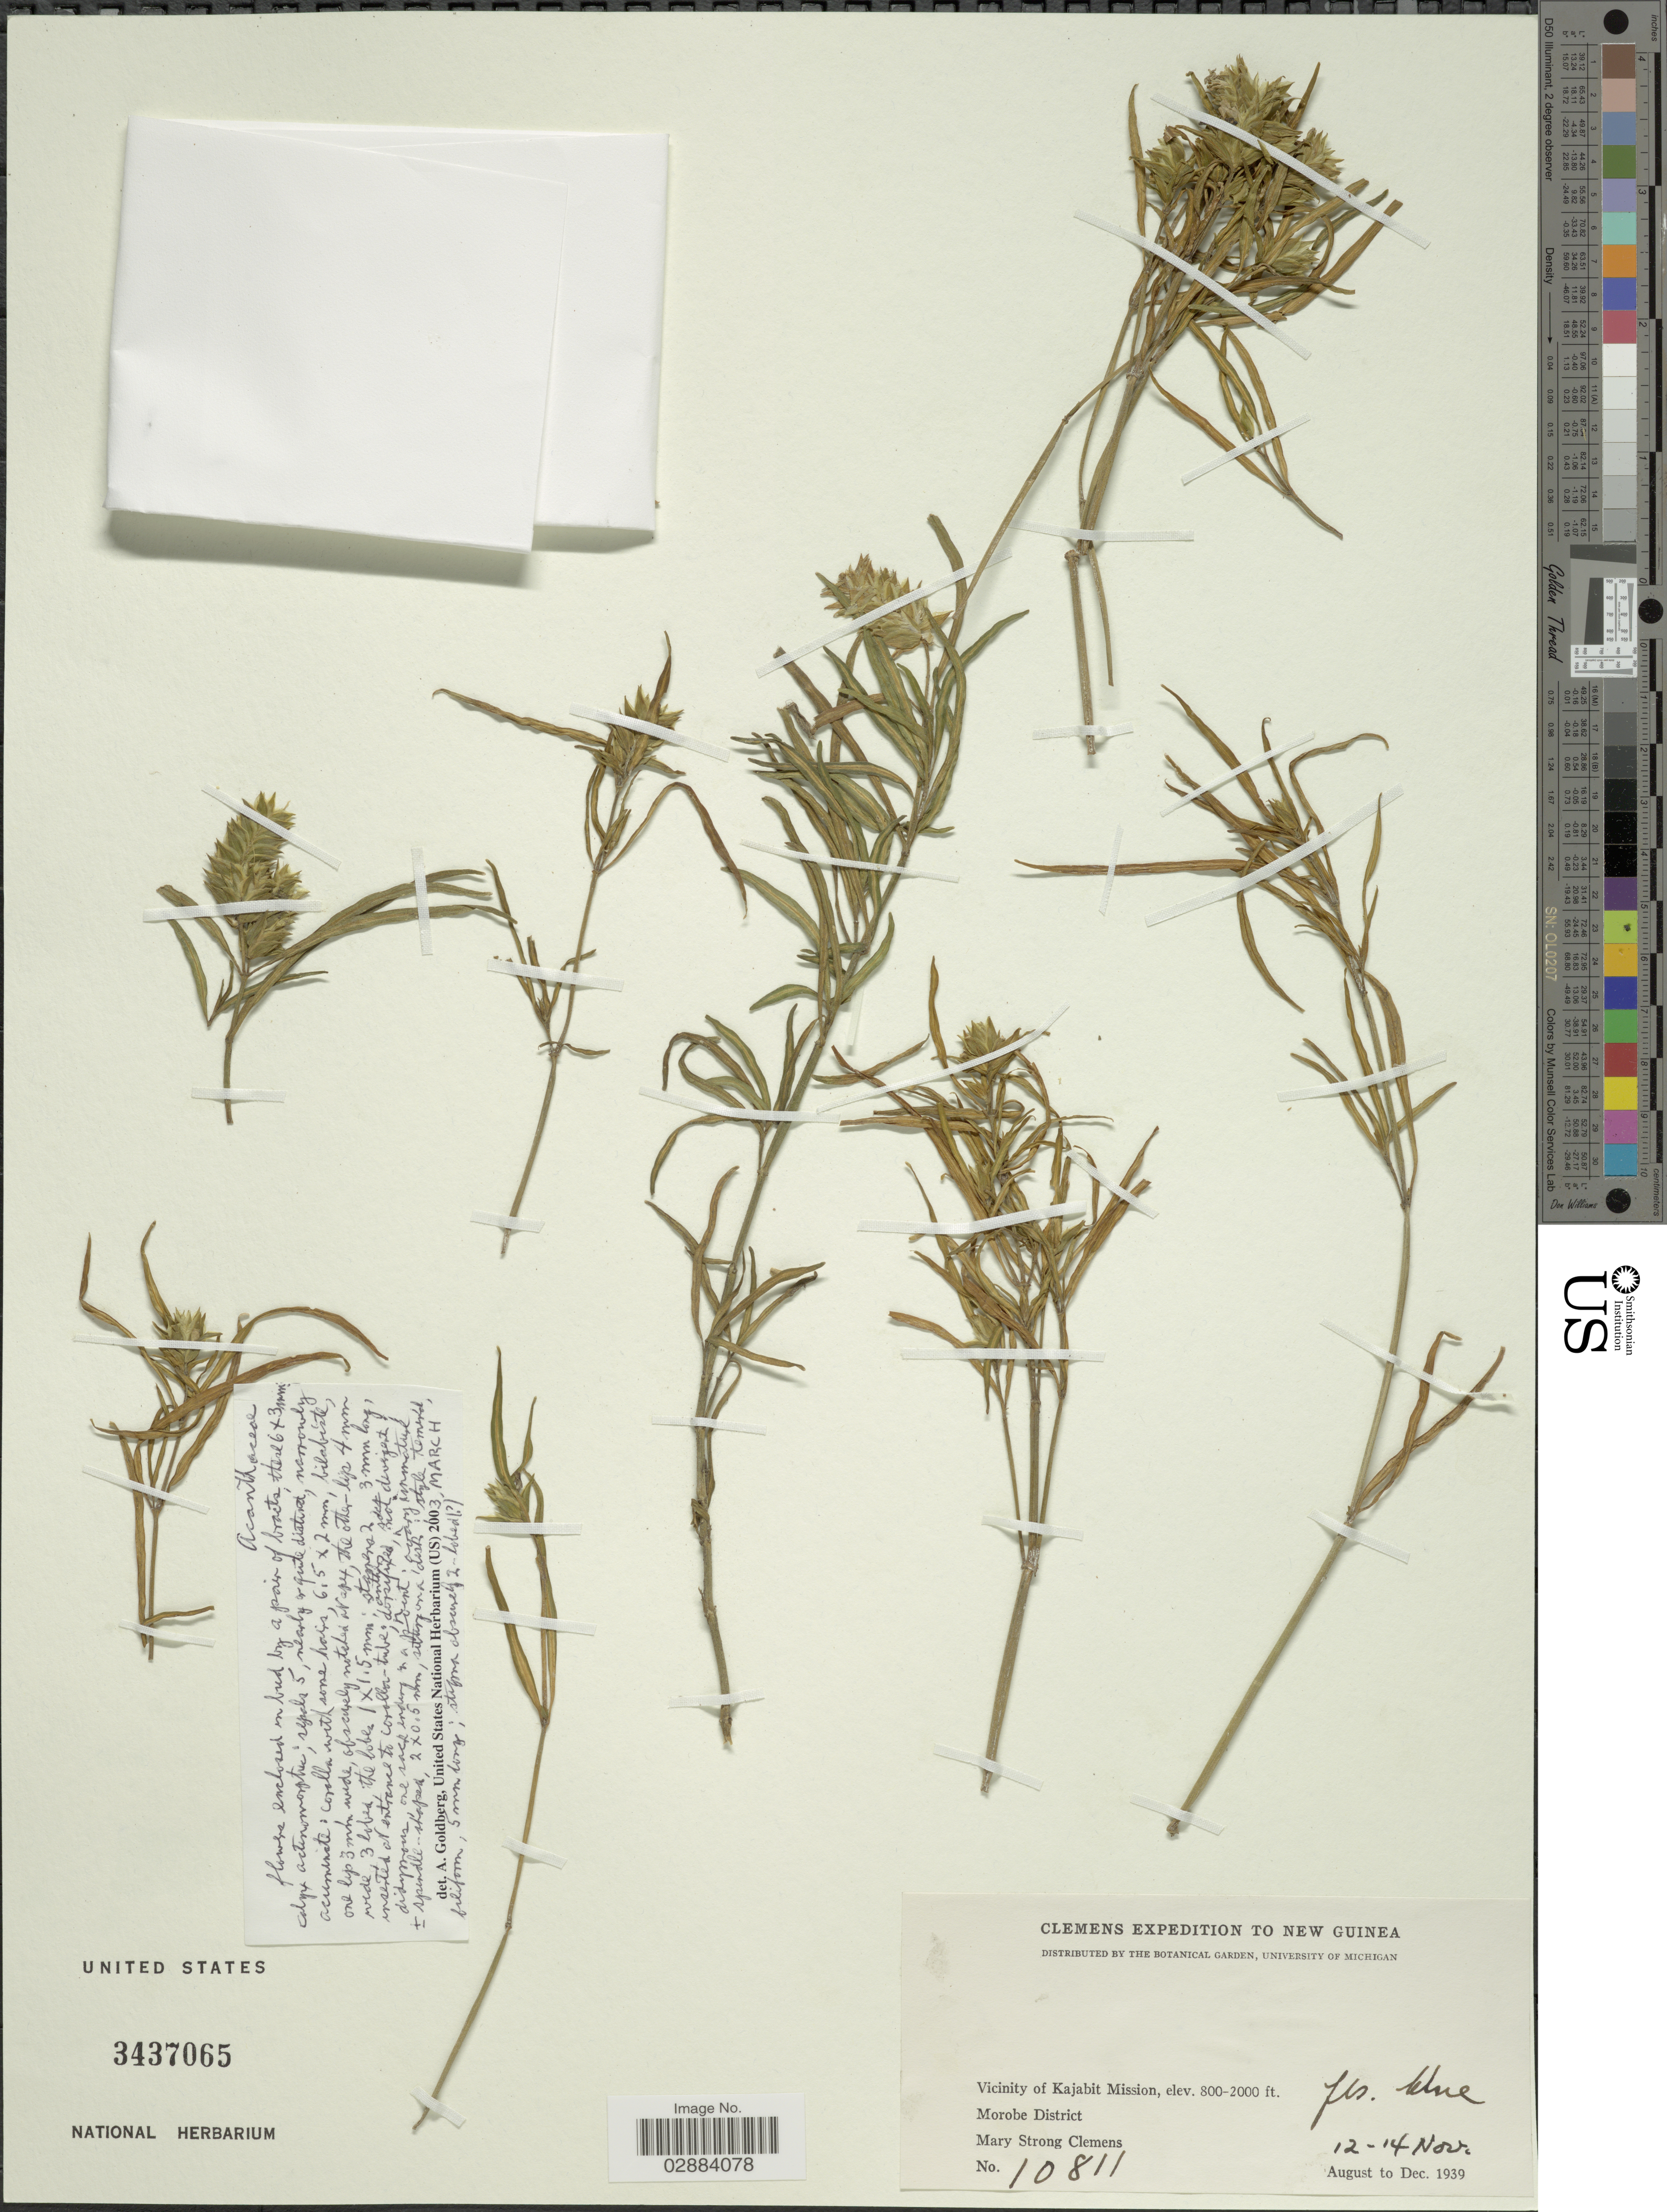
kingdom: Plantae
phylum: Tracheophyta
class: Magnoliopsida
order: Lamiales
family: Acanthaceae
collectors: M. S. Clemens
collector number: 10811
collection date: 1939-11-12/1939-11-14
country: Papua New Guinea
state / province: Morobe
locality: New Guinea. Vicinity of Kajabit Mission. Morobe District.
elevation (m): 244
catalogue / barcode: US 3437065